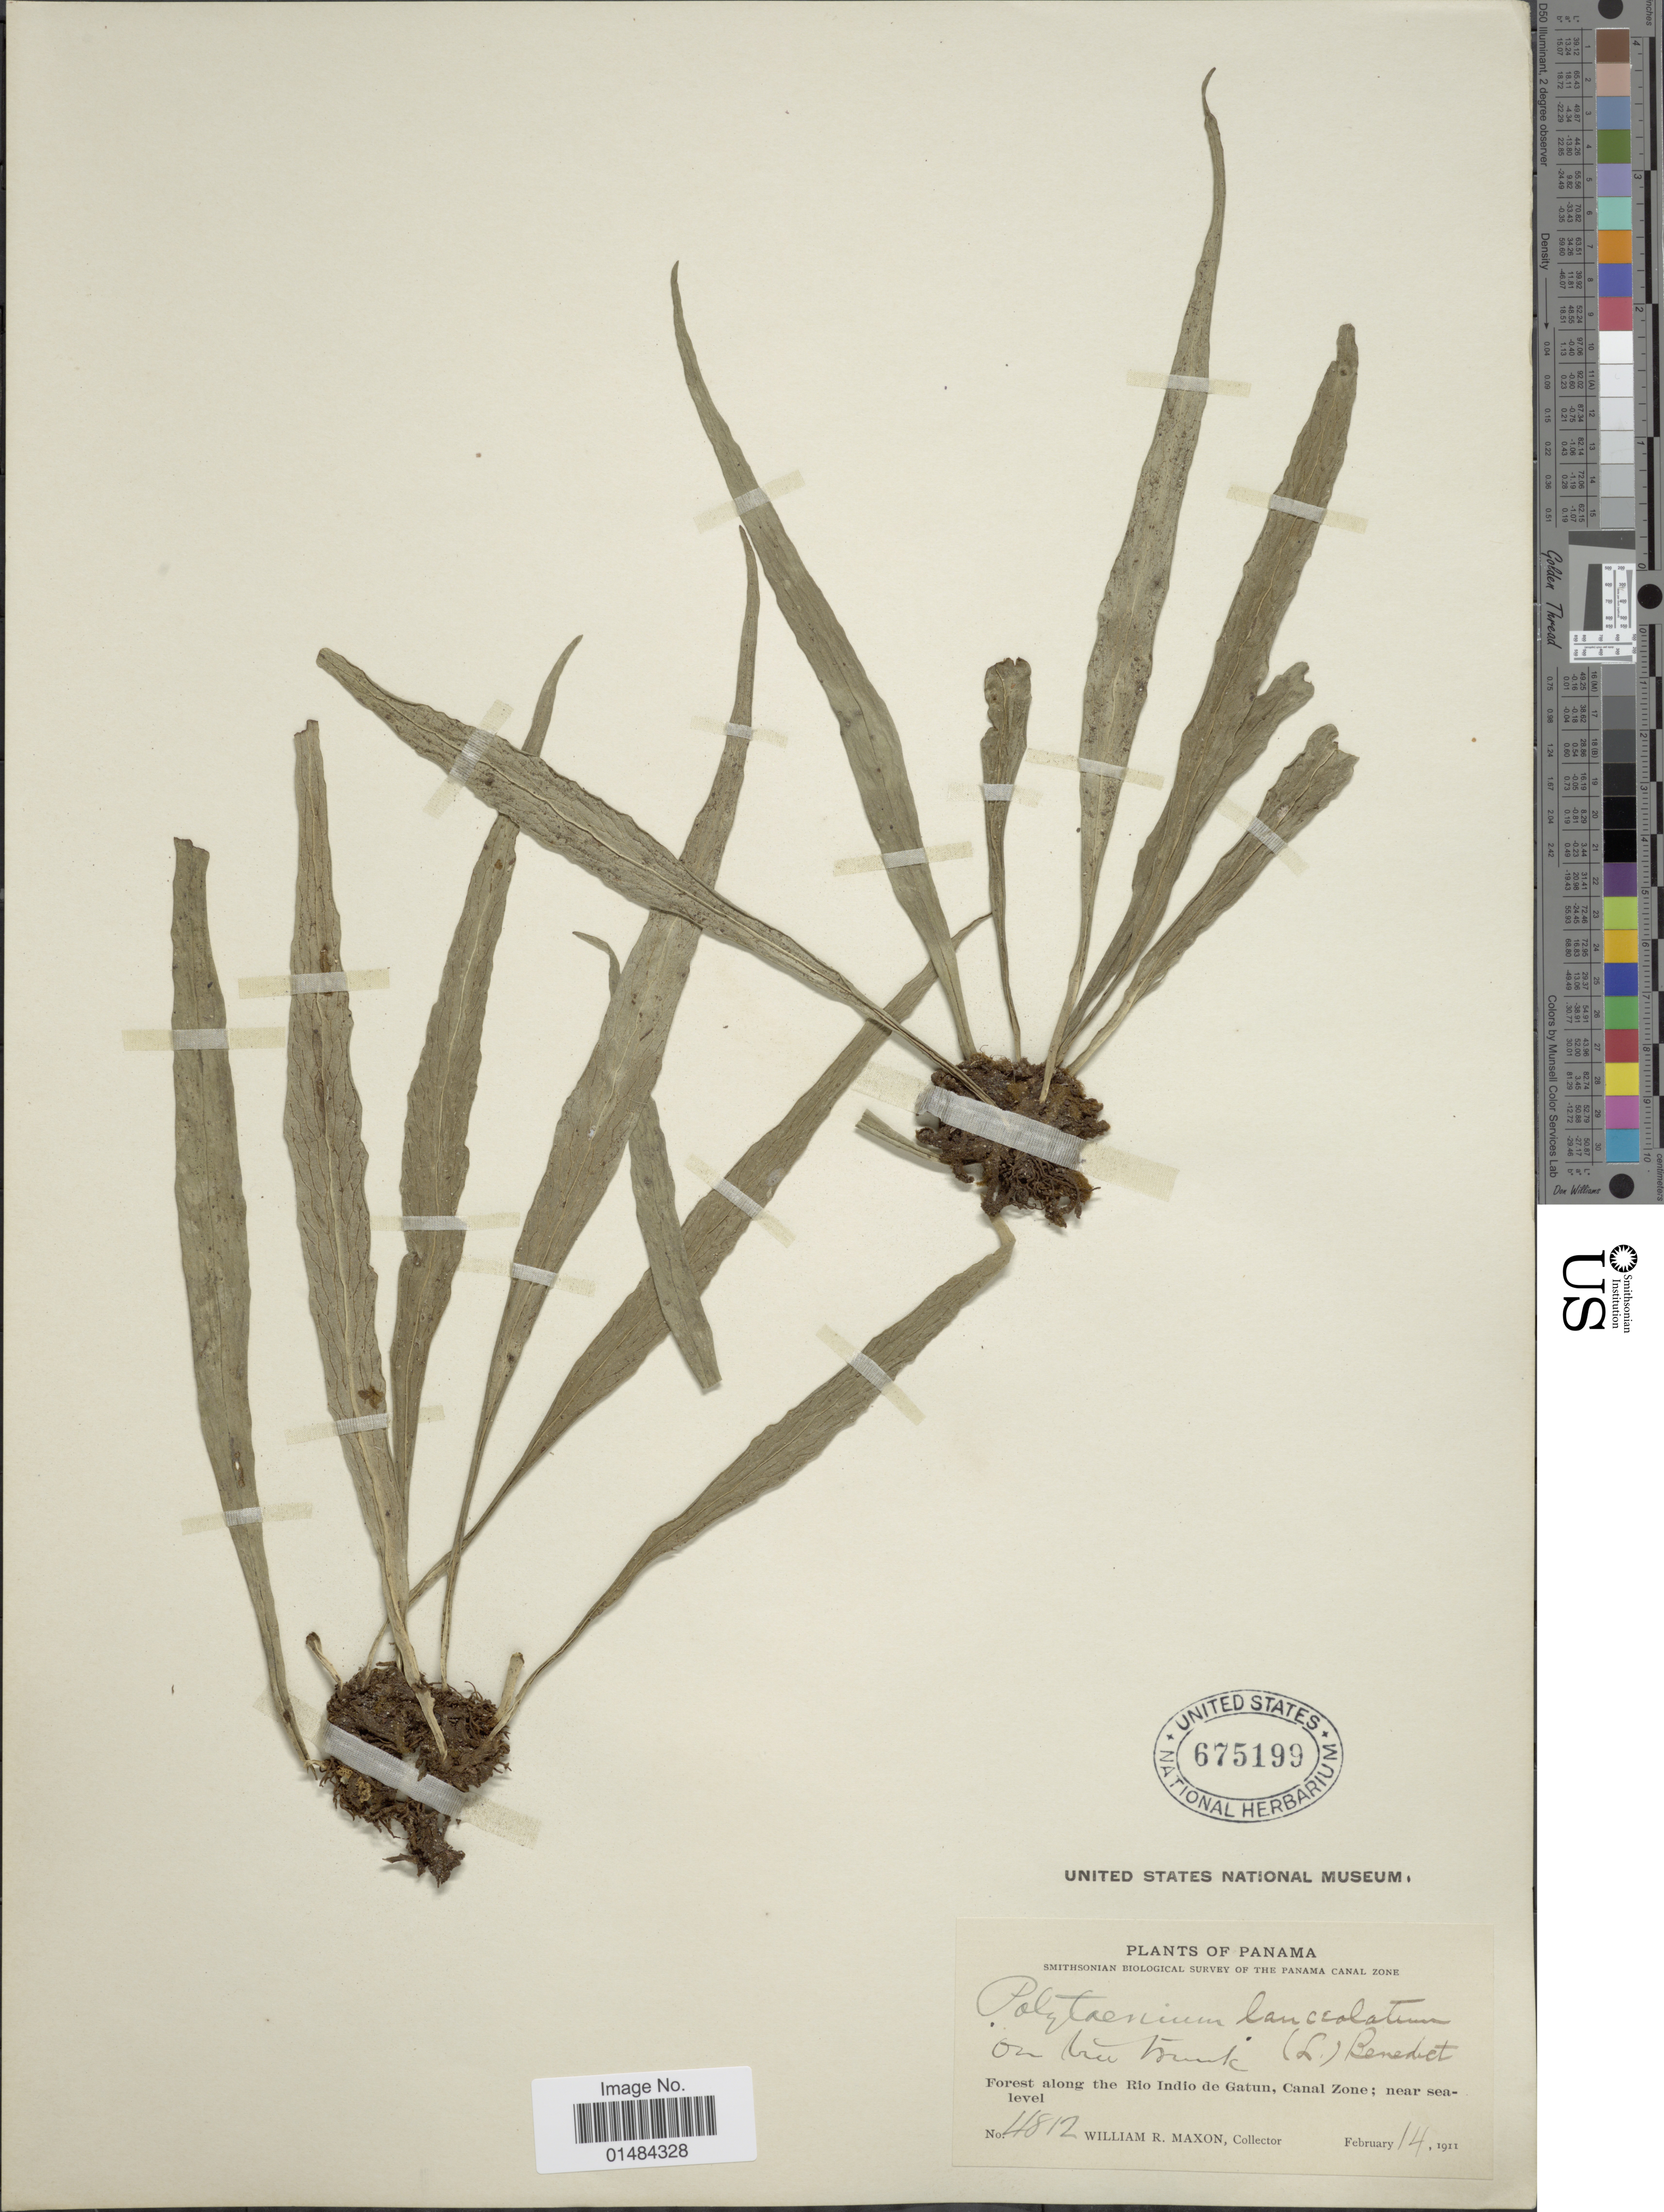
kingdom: Plantae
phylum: Tracheophyta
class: Polypodiopsida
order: Polypodiales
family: Pteridaceae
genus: Polytaenium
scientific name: Polytaenium lanceolatum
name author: (L.) Desv.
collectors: W. R. Maxon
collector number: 4812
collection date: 1911-02-14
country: Panama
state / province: Colón / Panamá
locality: Panama, Canal Zone, Forest along the Rio Indio de Gatum, Canal Zone.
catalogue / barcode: US 675199